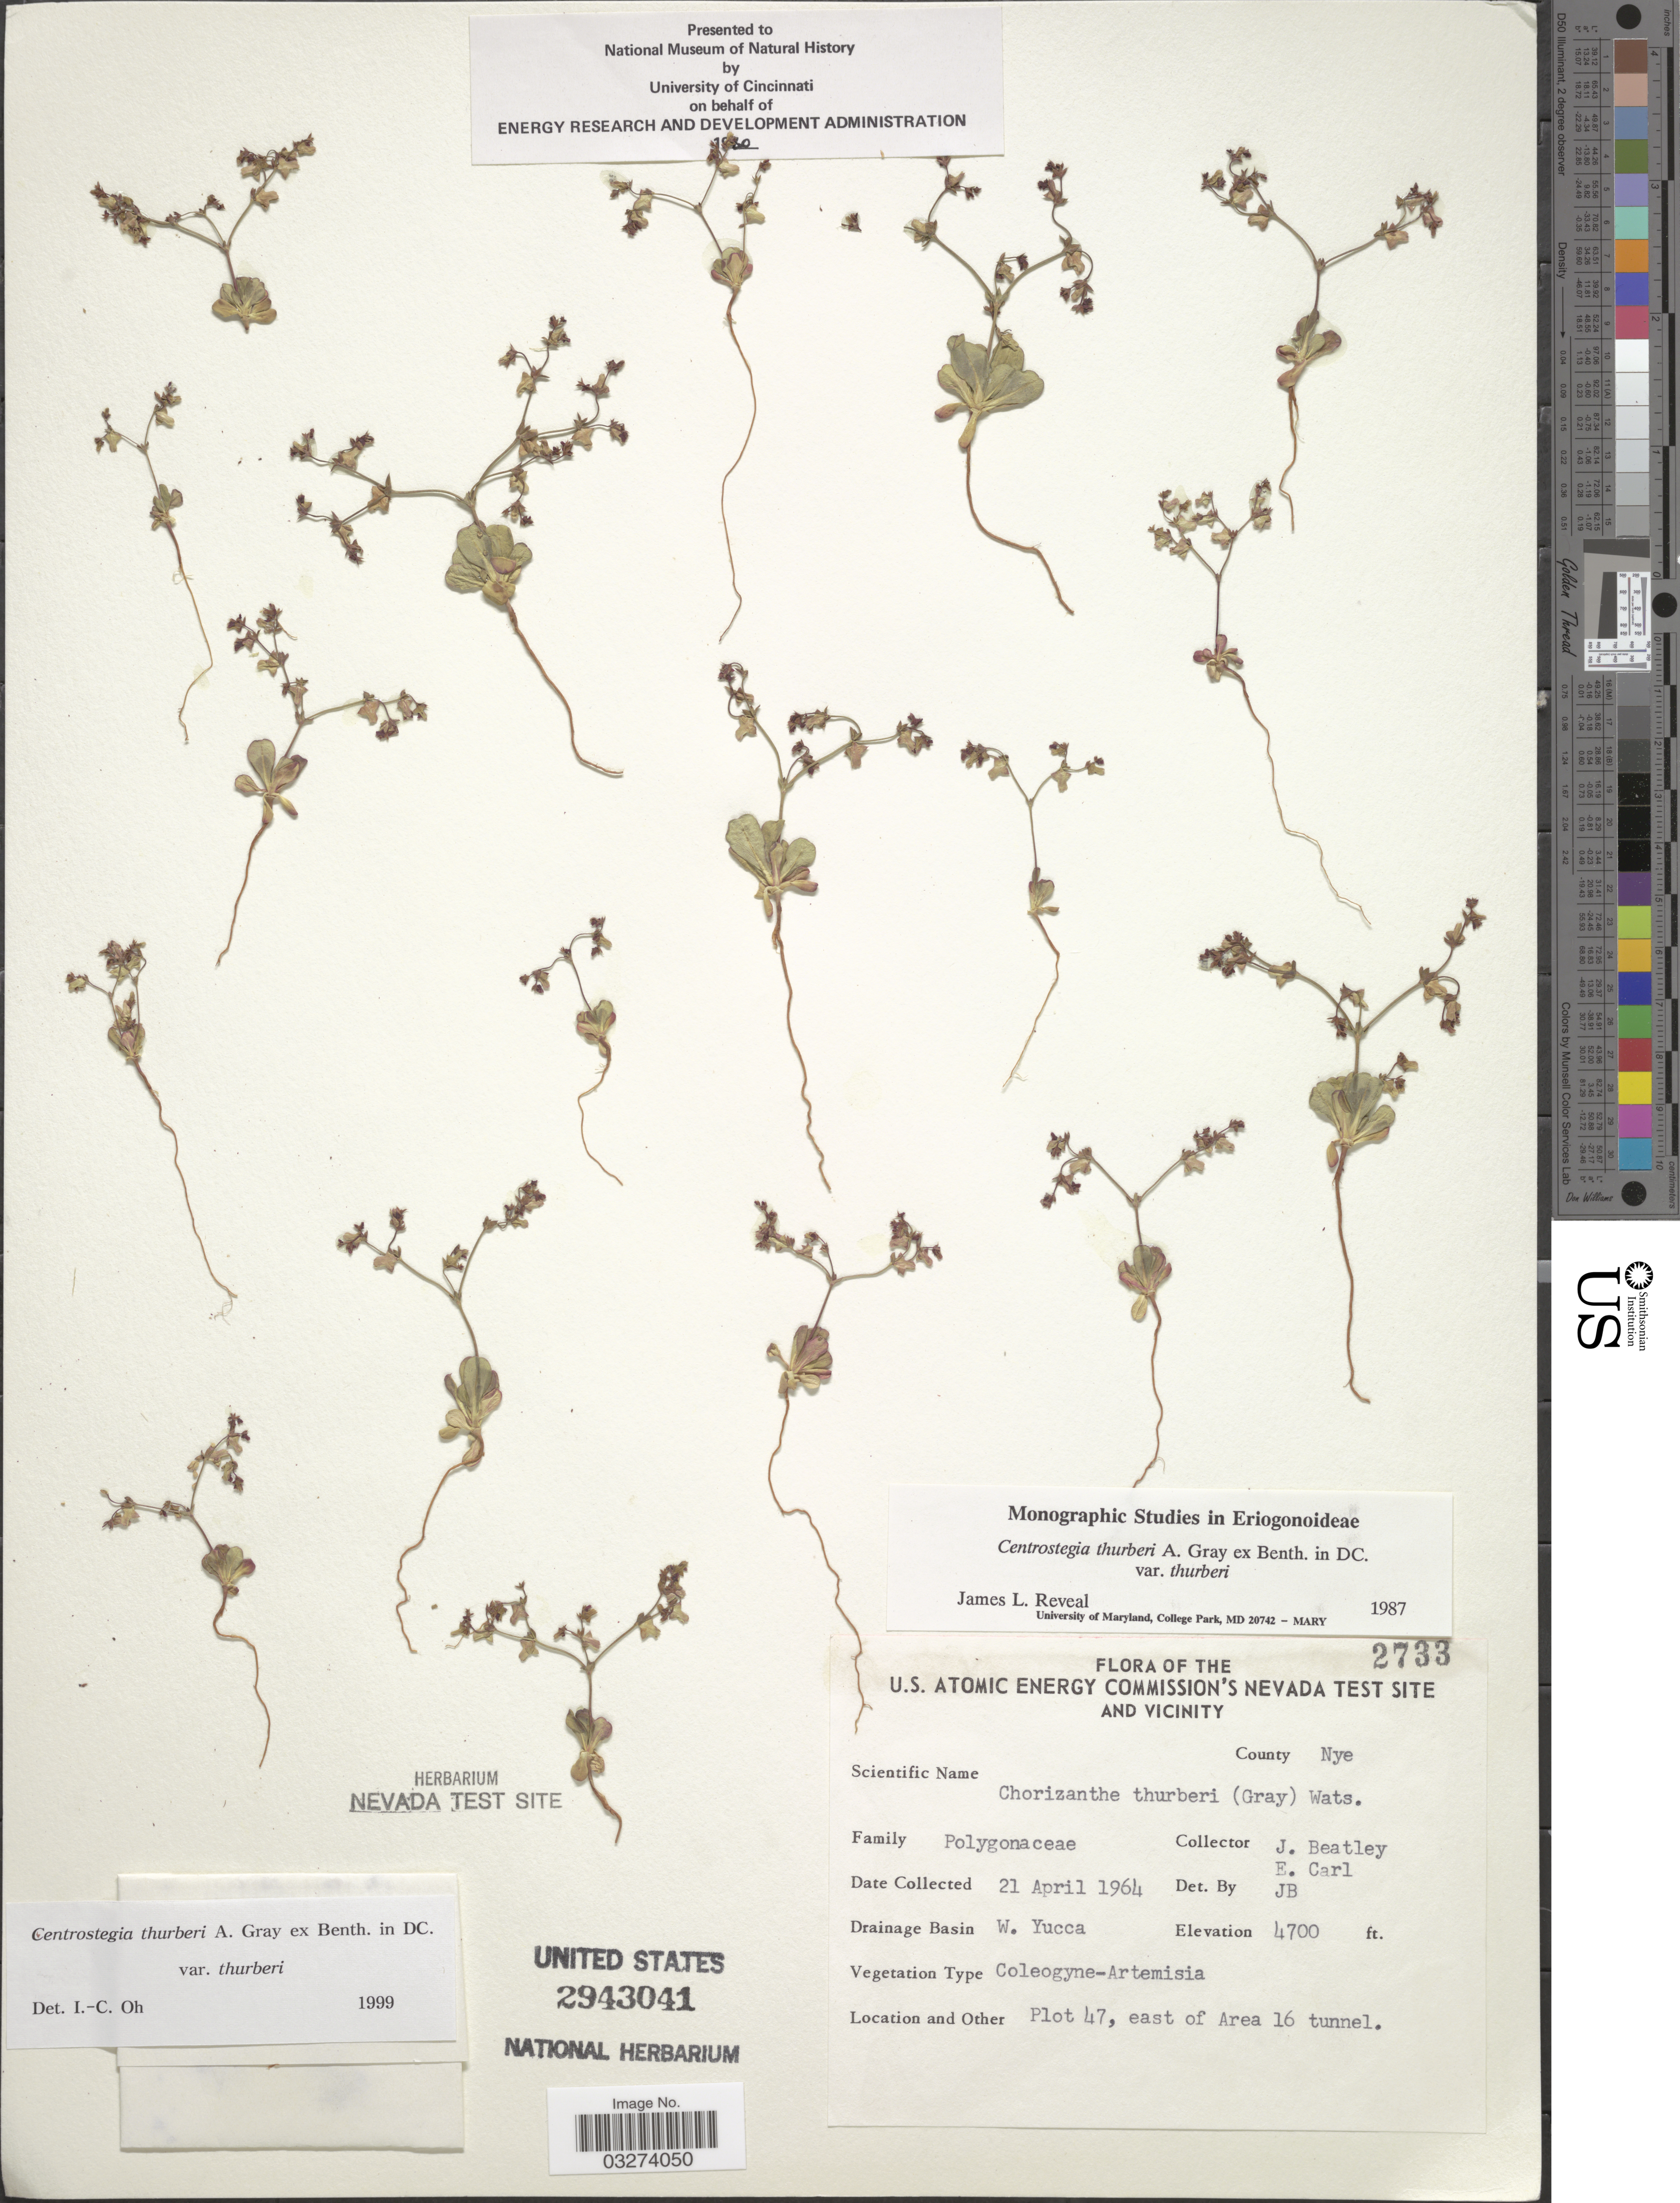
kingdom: Plantae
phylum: Tracheophyta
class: Magnoliopsida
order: Caryophyllales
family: Polygonaceae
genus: Centrostegia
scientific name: Centrostegia thurberi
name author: A. Gray ex Benth.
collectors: J. C. Beatley & E. Carl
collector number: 2733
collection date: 1964-04-21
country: United States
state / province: Nevada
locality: U.S. Atomic Energy Commission's Nevada Test Site and Vicinity. County Nye. Drainage Basin W. Yucca. Plot 47, east of Area 16 tunnel.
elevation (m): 1433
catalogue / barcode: US 2943041